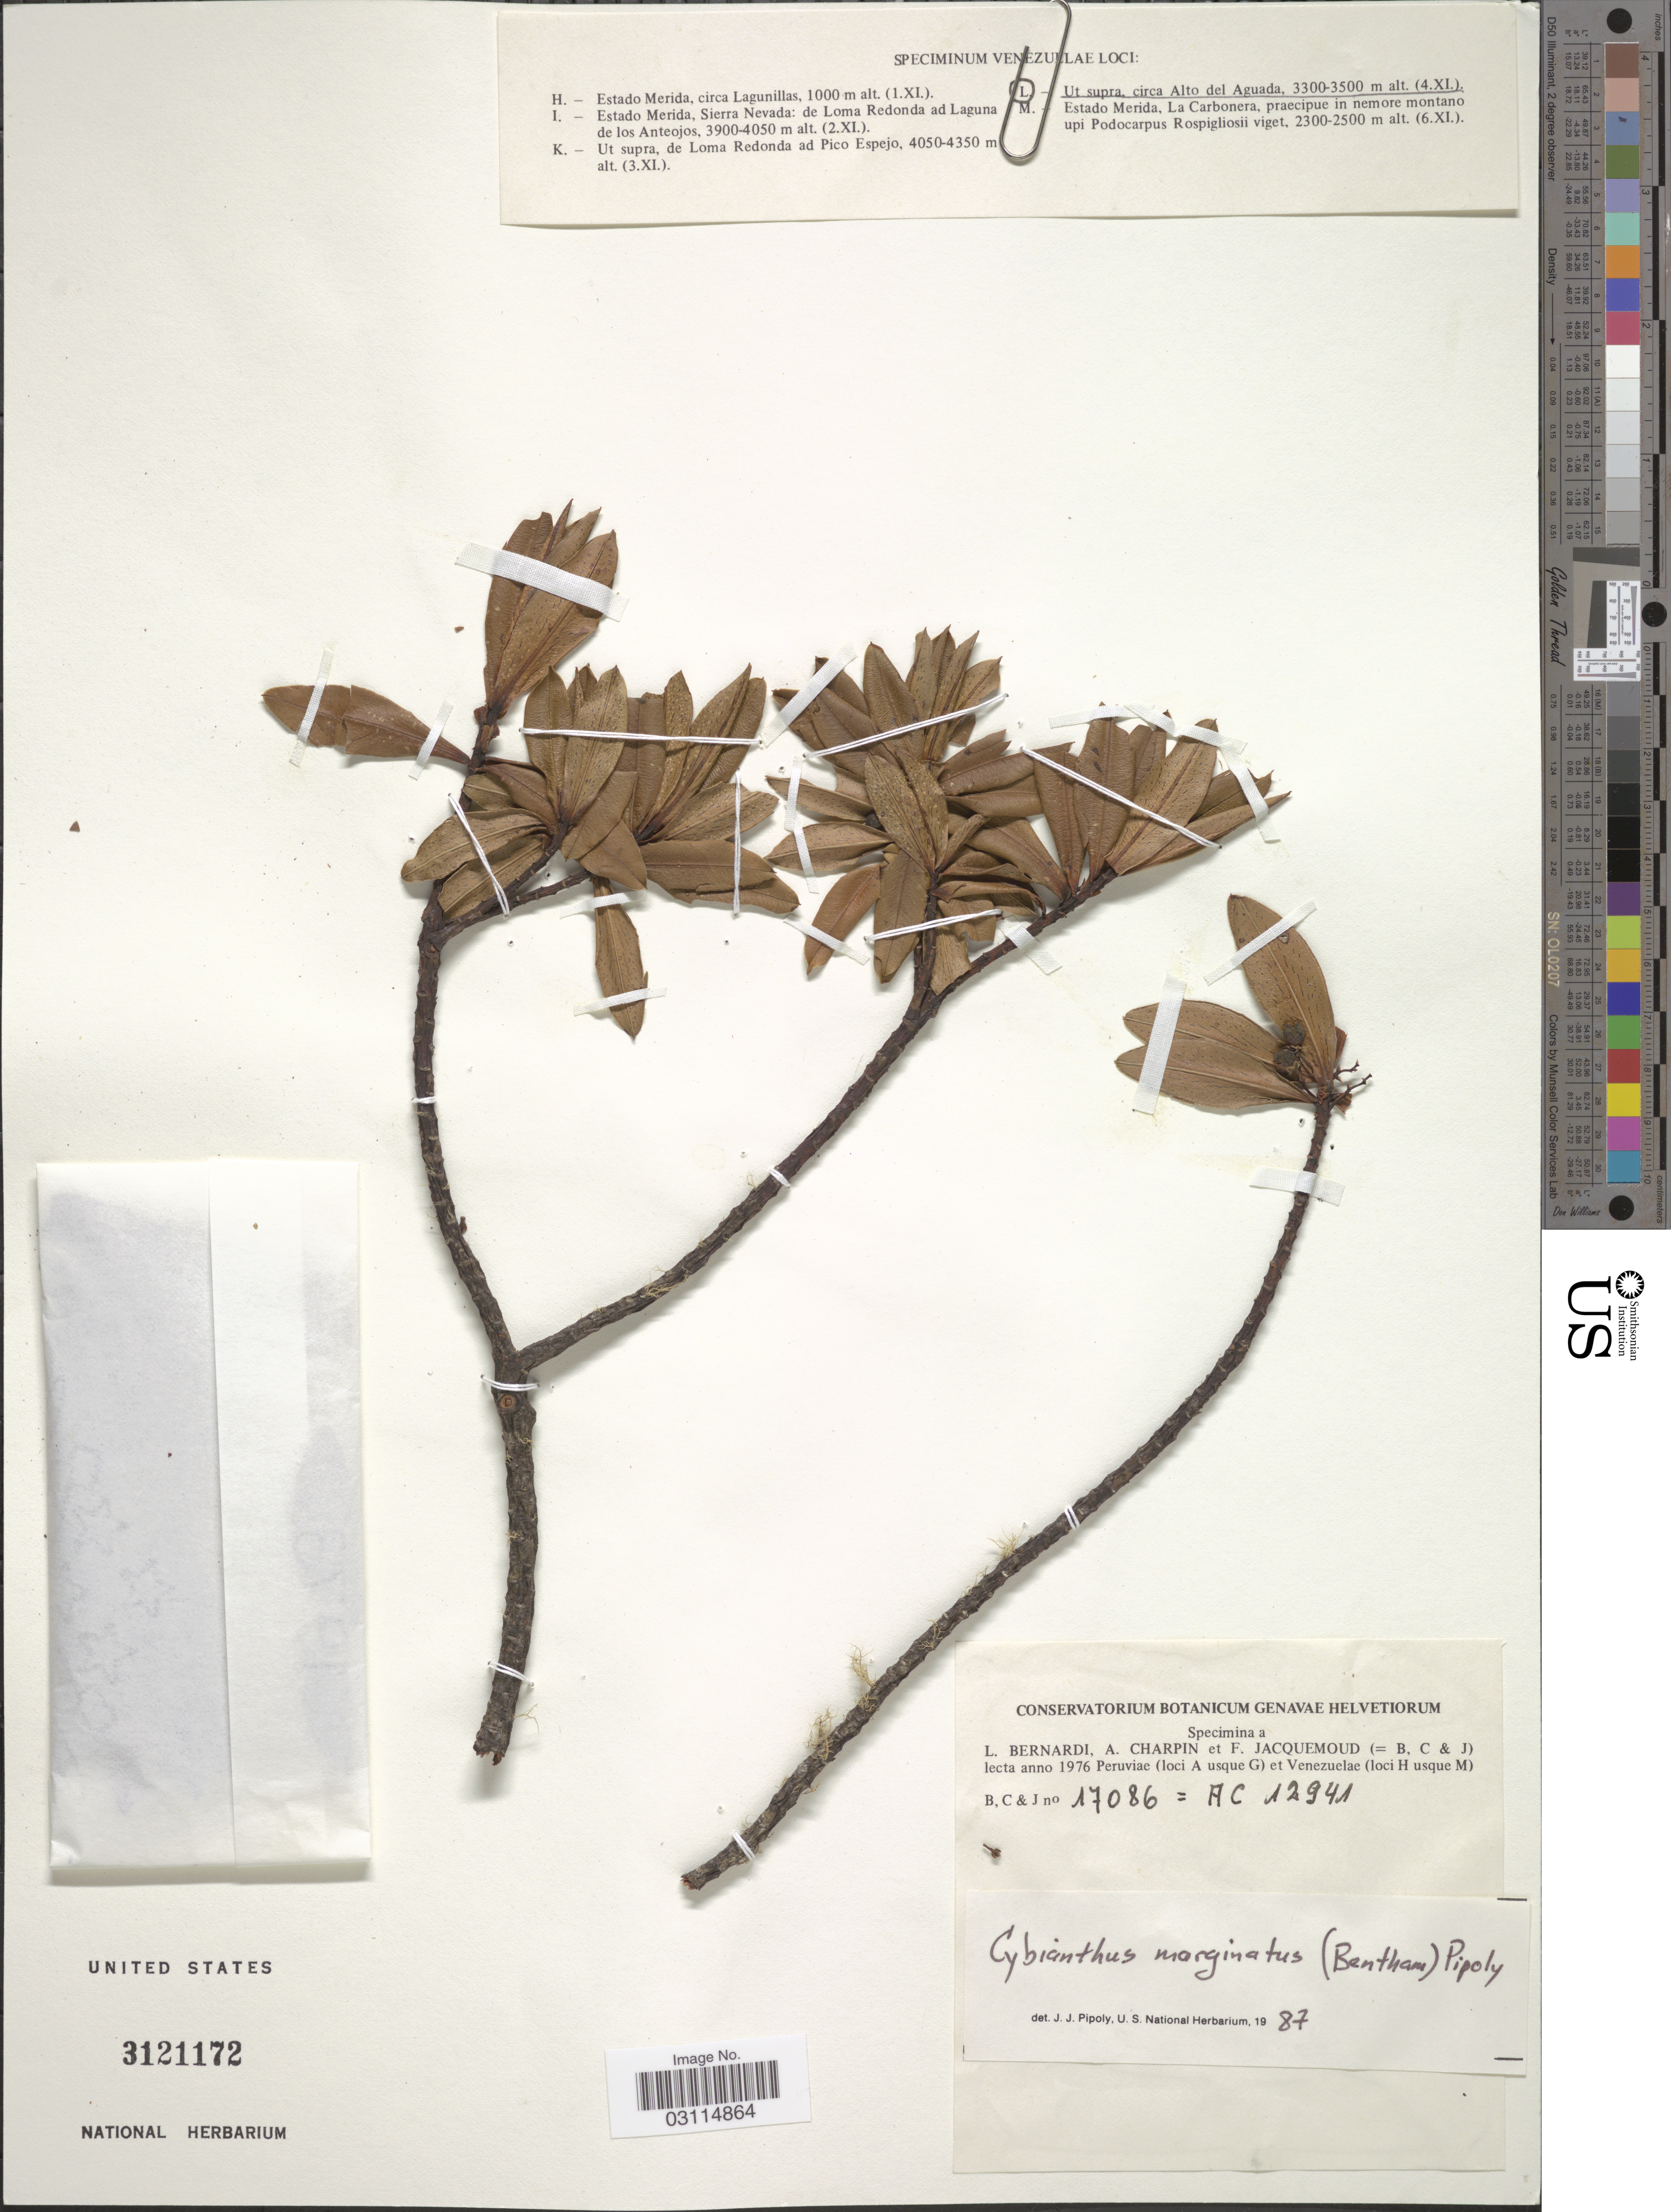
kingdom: Plantae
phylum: Tracheophyta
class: Magnoliopsida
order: Ericales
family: Primulaceae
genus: Cybianthus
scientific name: Cybianthus marginatus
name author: (Benth.) Pipoly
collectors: L. Bernardi, A. Charpin & F. Jacquemoud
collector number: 17086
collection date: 1976-11-04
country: Venezuela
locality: Ut supra, circa Alto del Aguada.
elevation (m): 3300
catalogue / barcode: US 3121172